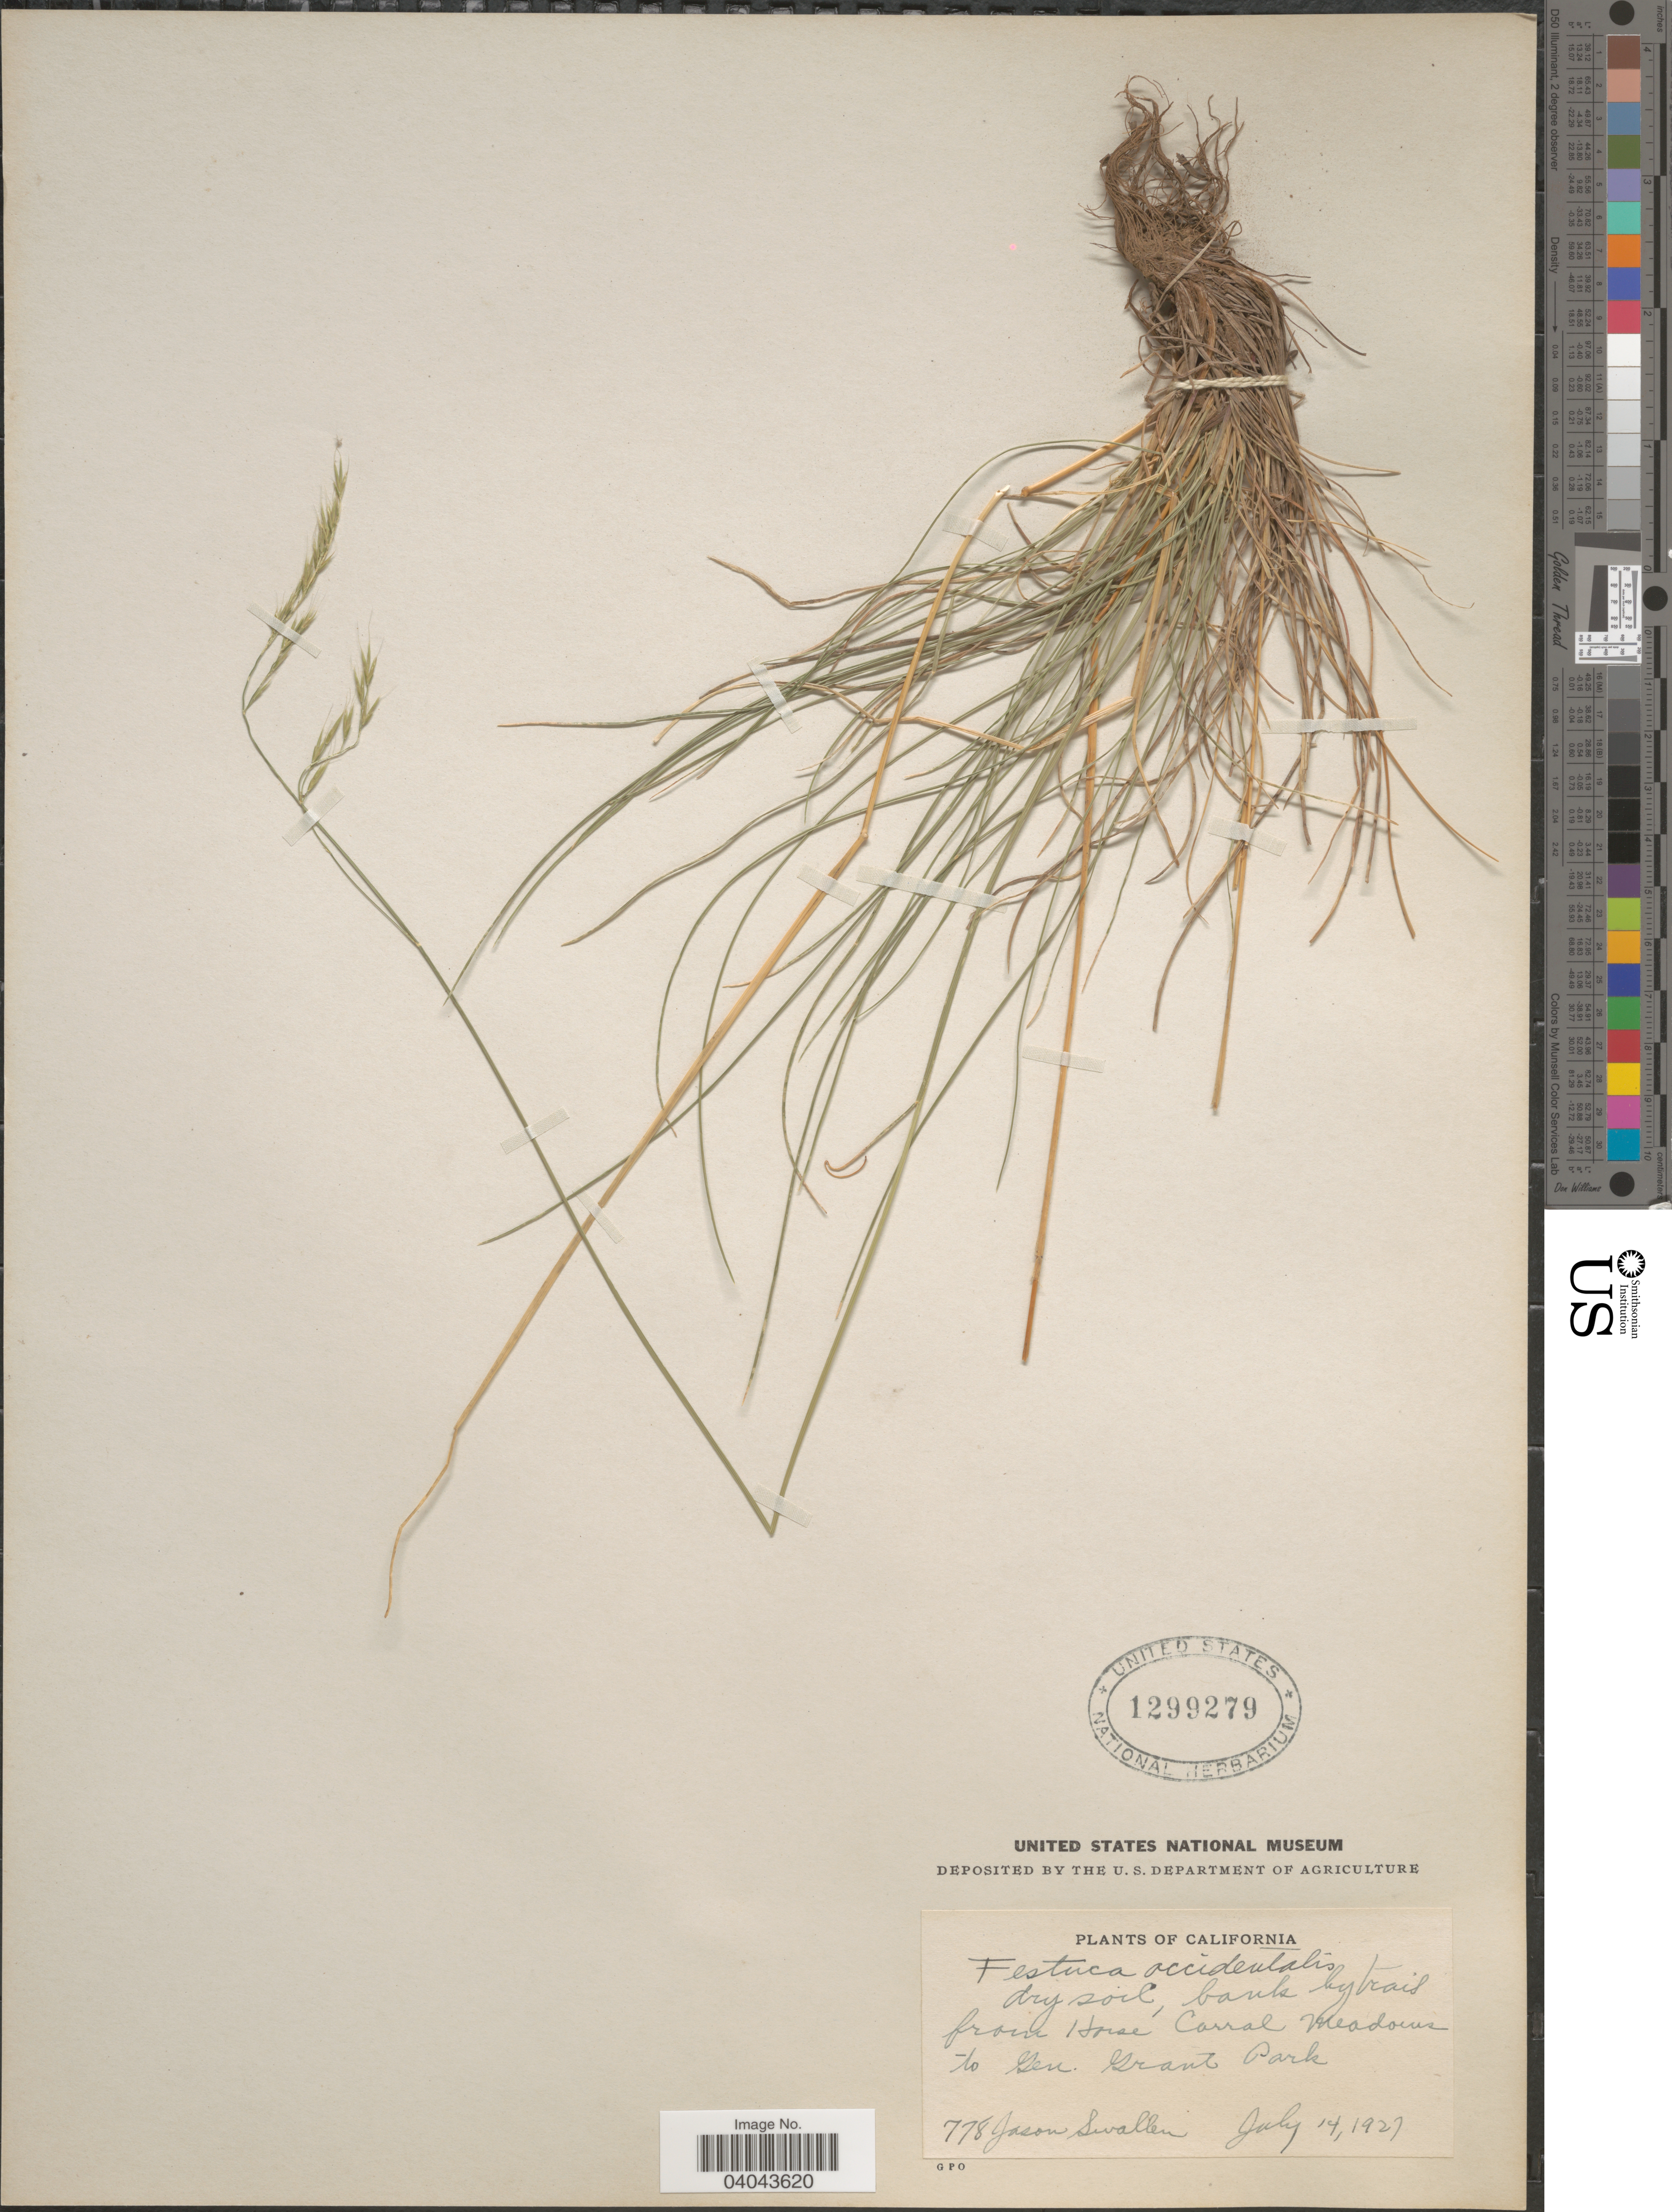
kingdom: Plantae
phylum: Tracheophyta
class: Liliopsida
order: Poales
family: Poaceae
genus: Festuca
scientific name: Festuca occidentalis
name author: Hook.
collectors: J. R. Swallen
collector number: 778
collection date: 1927-07-14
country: United States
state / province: California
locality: Bank by trail from Horse Corral Meadows to Gen. Grant Park.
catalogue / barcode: US 1299279